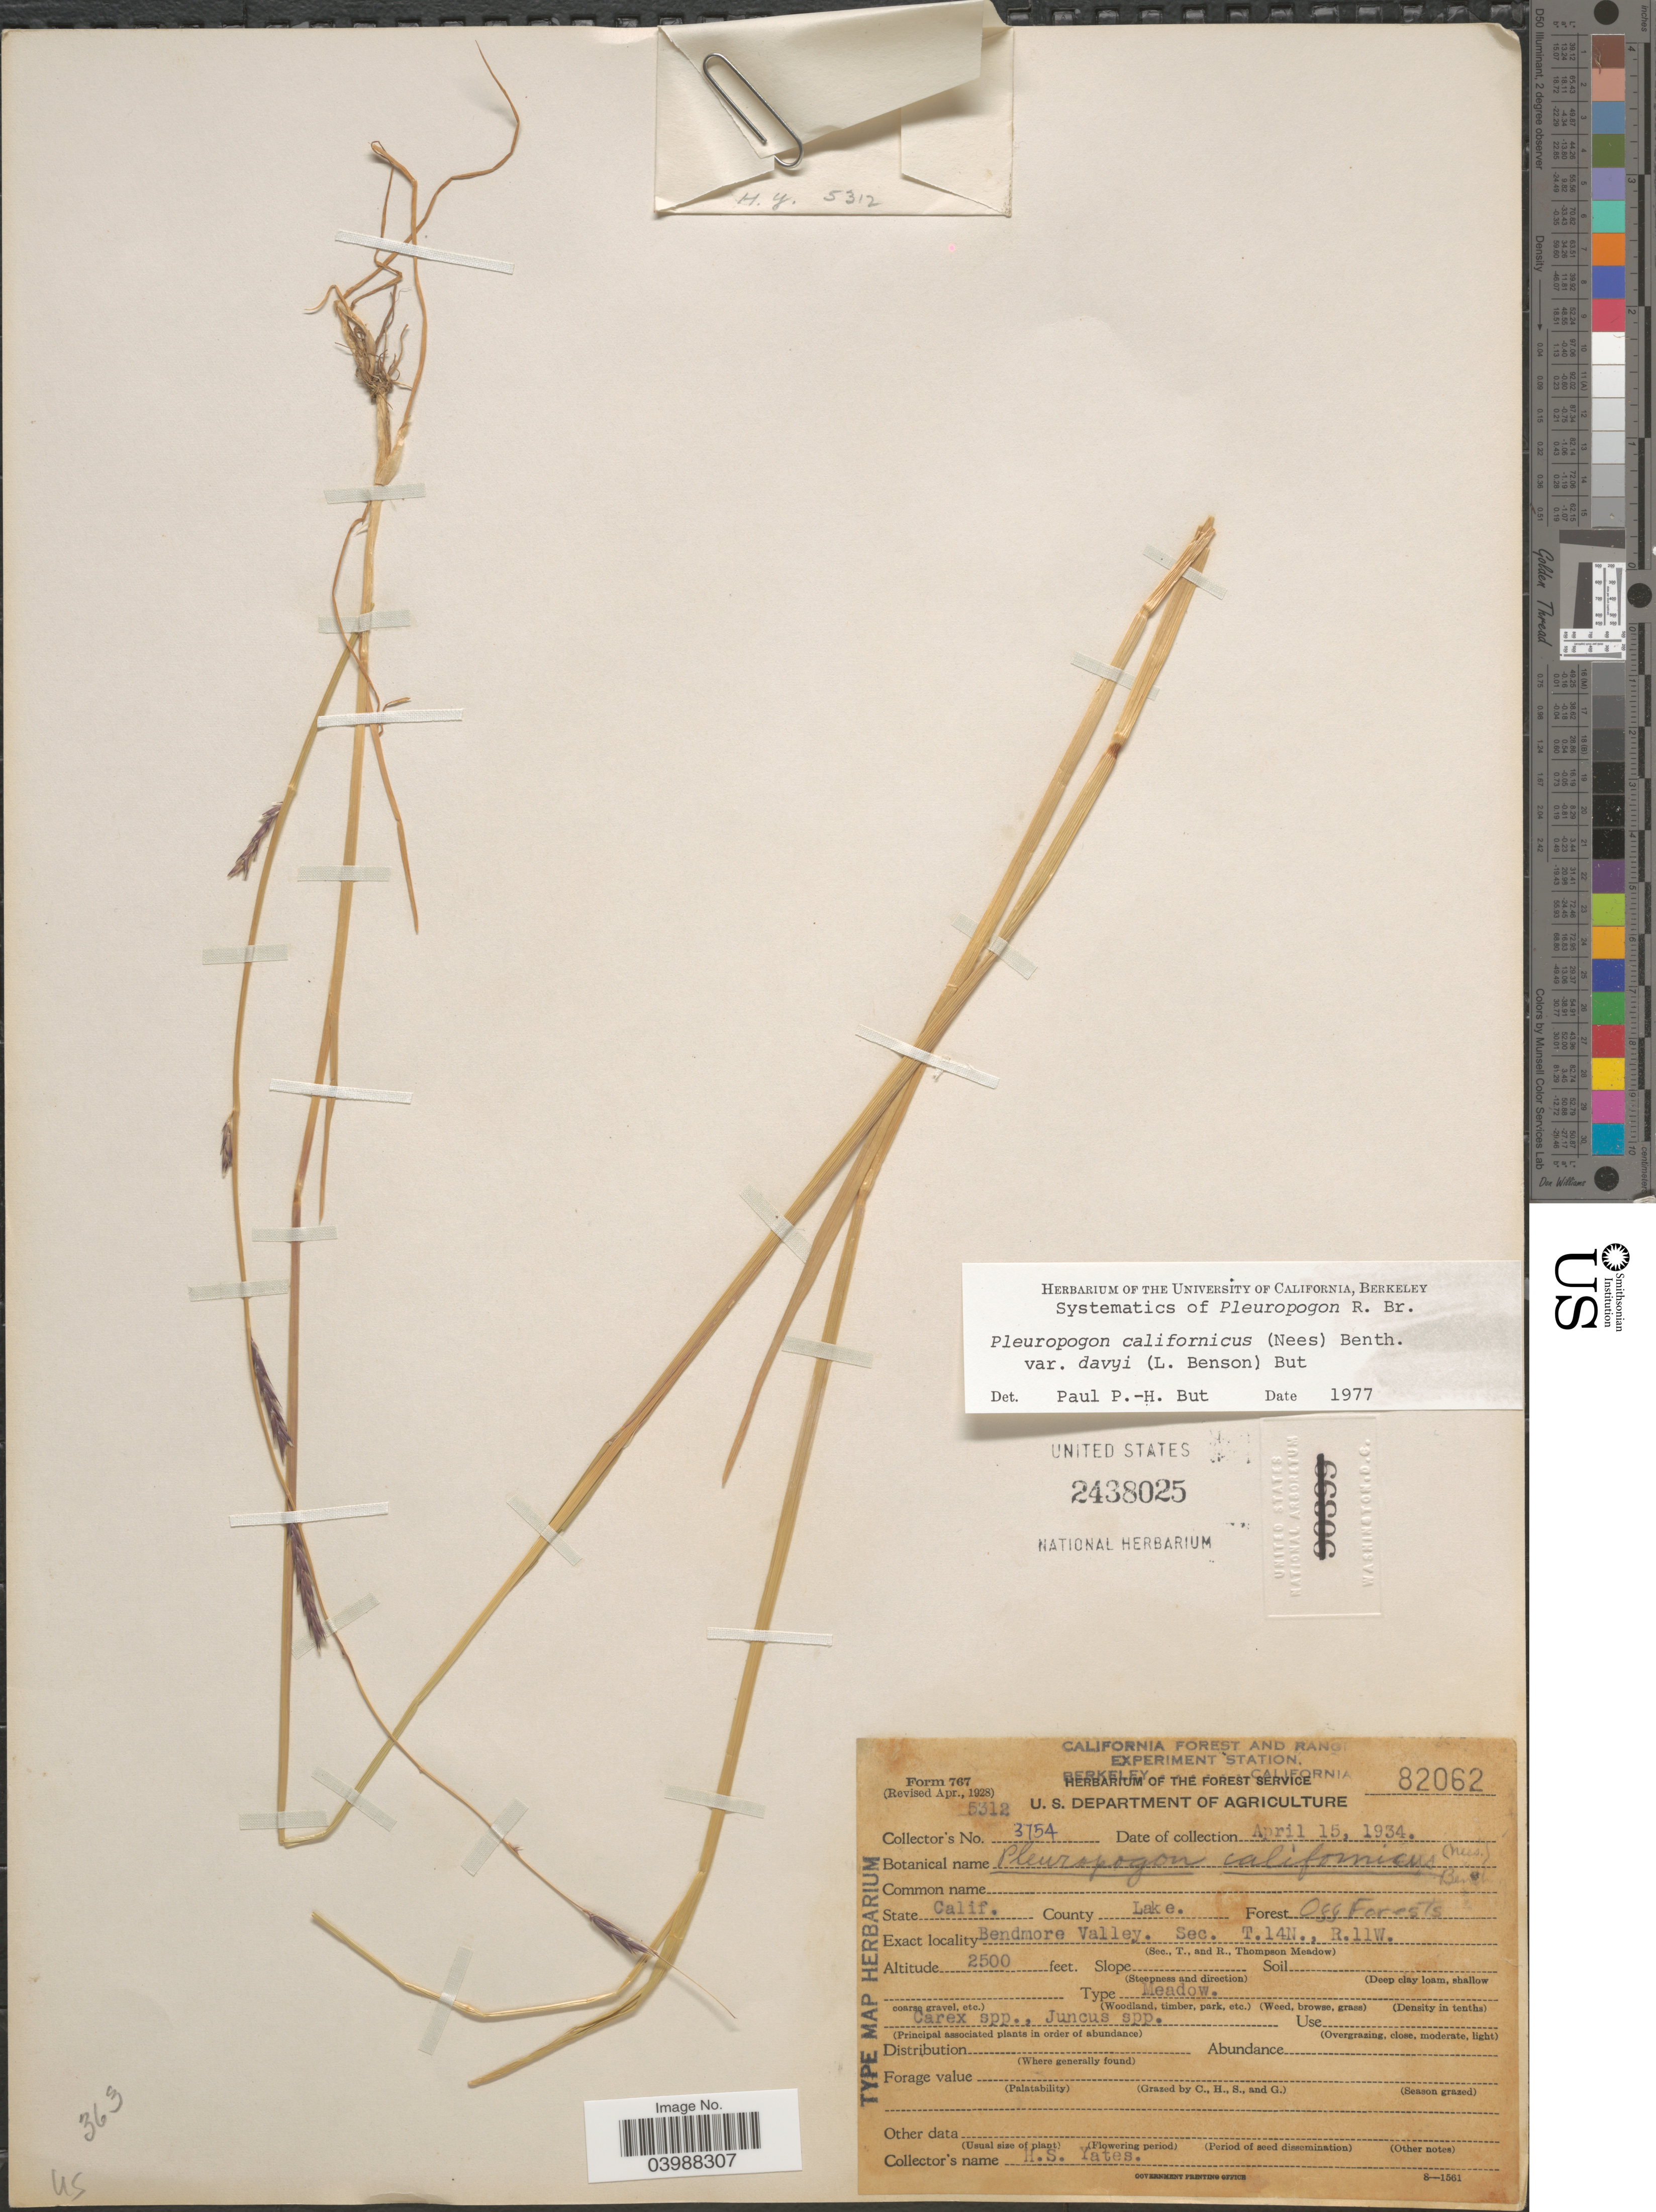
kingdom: Plantae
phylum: Tracheophyta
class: Liliopsida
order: Poales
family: Poaceae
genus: Pleuropogon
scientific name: Pleuropogon californicus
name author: (Nees) Benth. ex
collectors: H. S. Yates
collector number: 3754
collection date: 1934-04-15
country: United States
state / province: California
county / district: Lake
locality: County Lake. Forest Off Forests. Bendmore Valley. Sec. T.14N., R.11W.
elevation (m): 762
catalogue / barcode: US 2438025